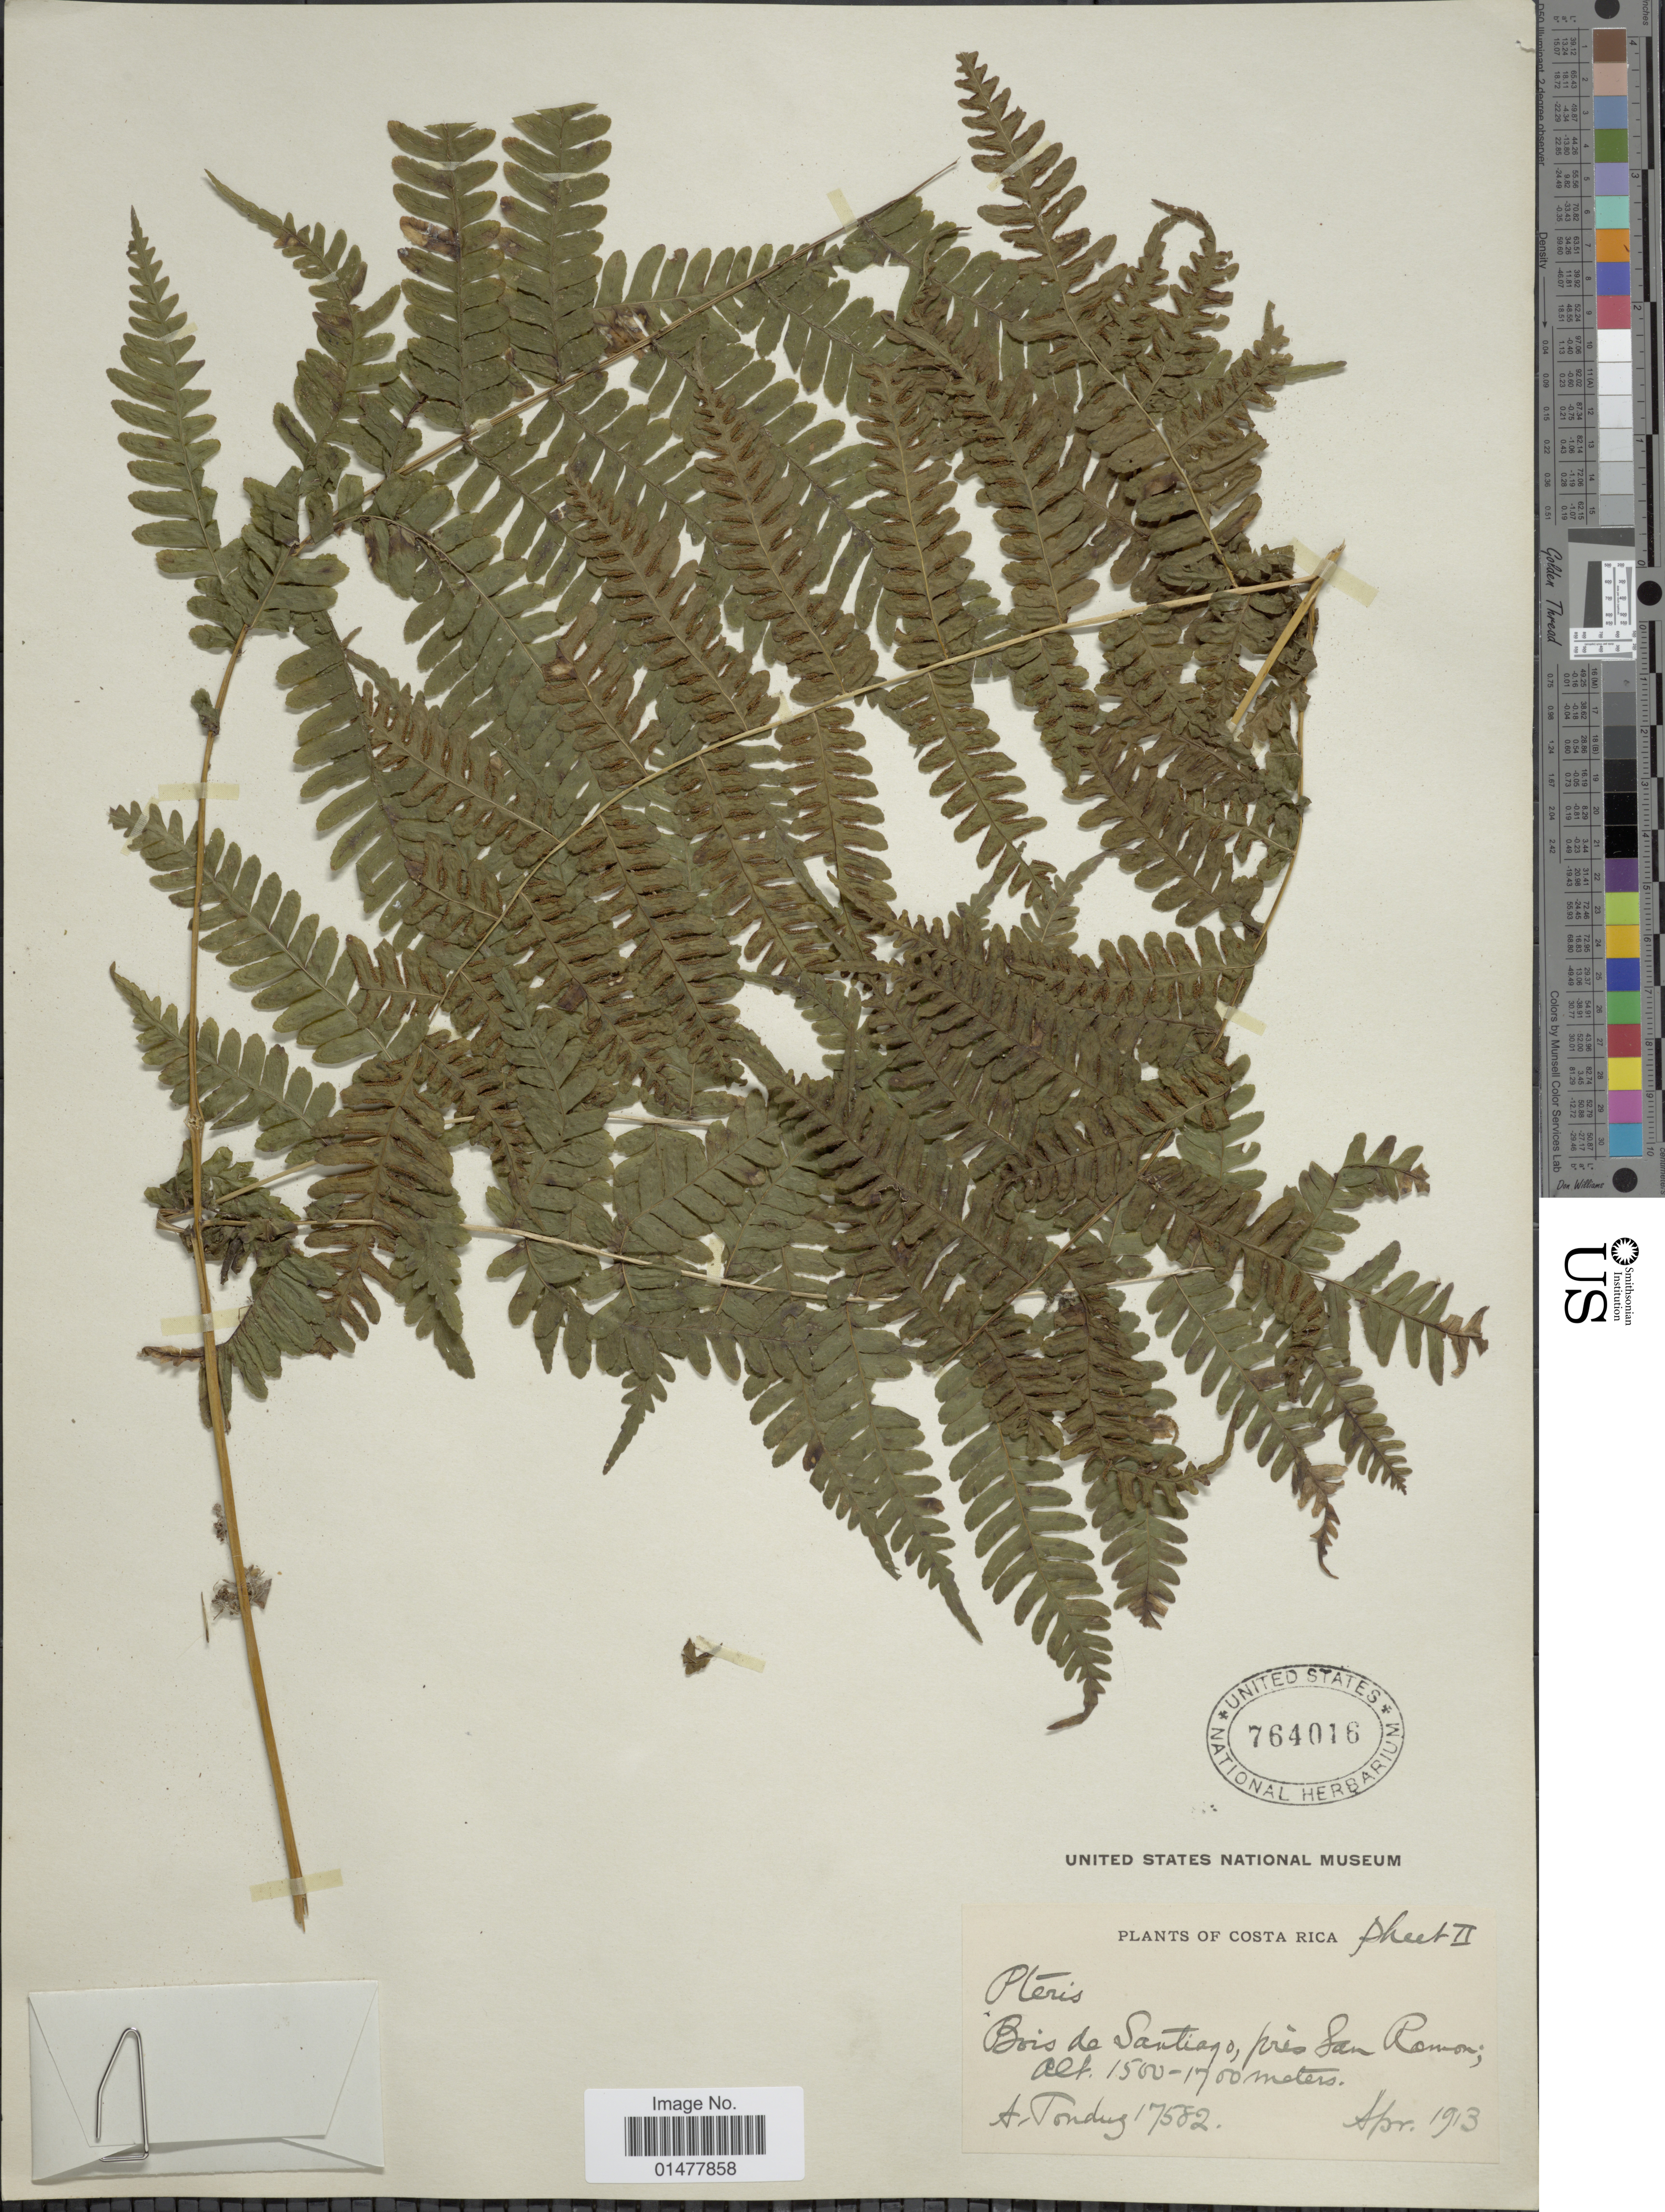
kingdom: Plantae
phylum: Tracheophyta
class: Polypodiopsida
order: Polypodiales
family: Pteridaceae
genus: Pteris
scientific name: Pteris muricella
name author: Fée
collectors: A. Tonduz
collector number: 17582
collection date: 1913-04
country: Costa Rica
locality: Plants of Costa Rica, Bois de Santiago, pres San Ramon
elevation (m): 1500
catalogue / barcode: US 764016